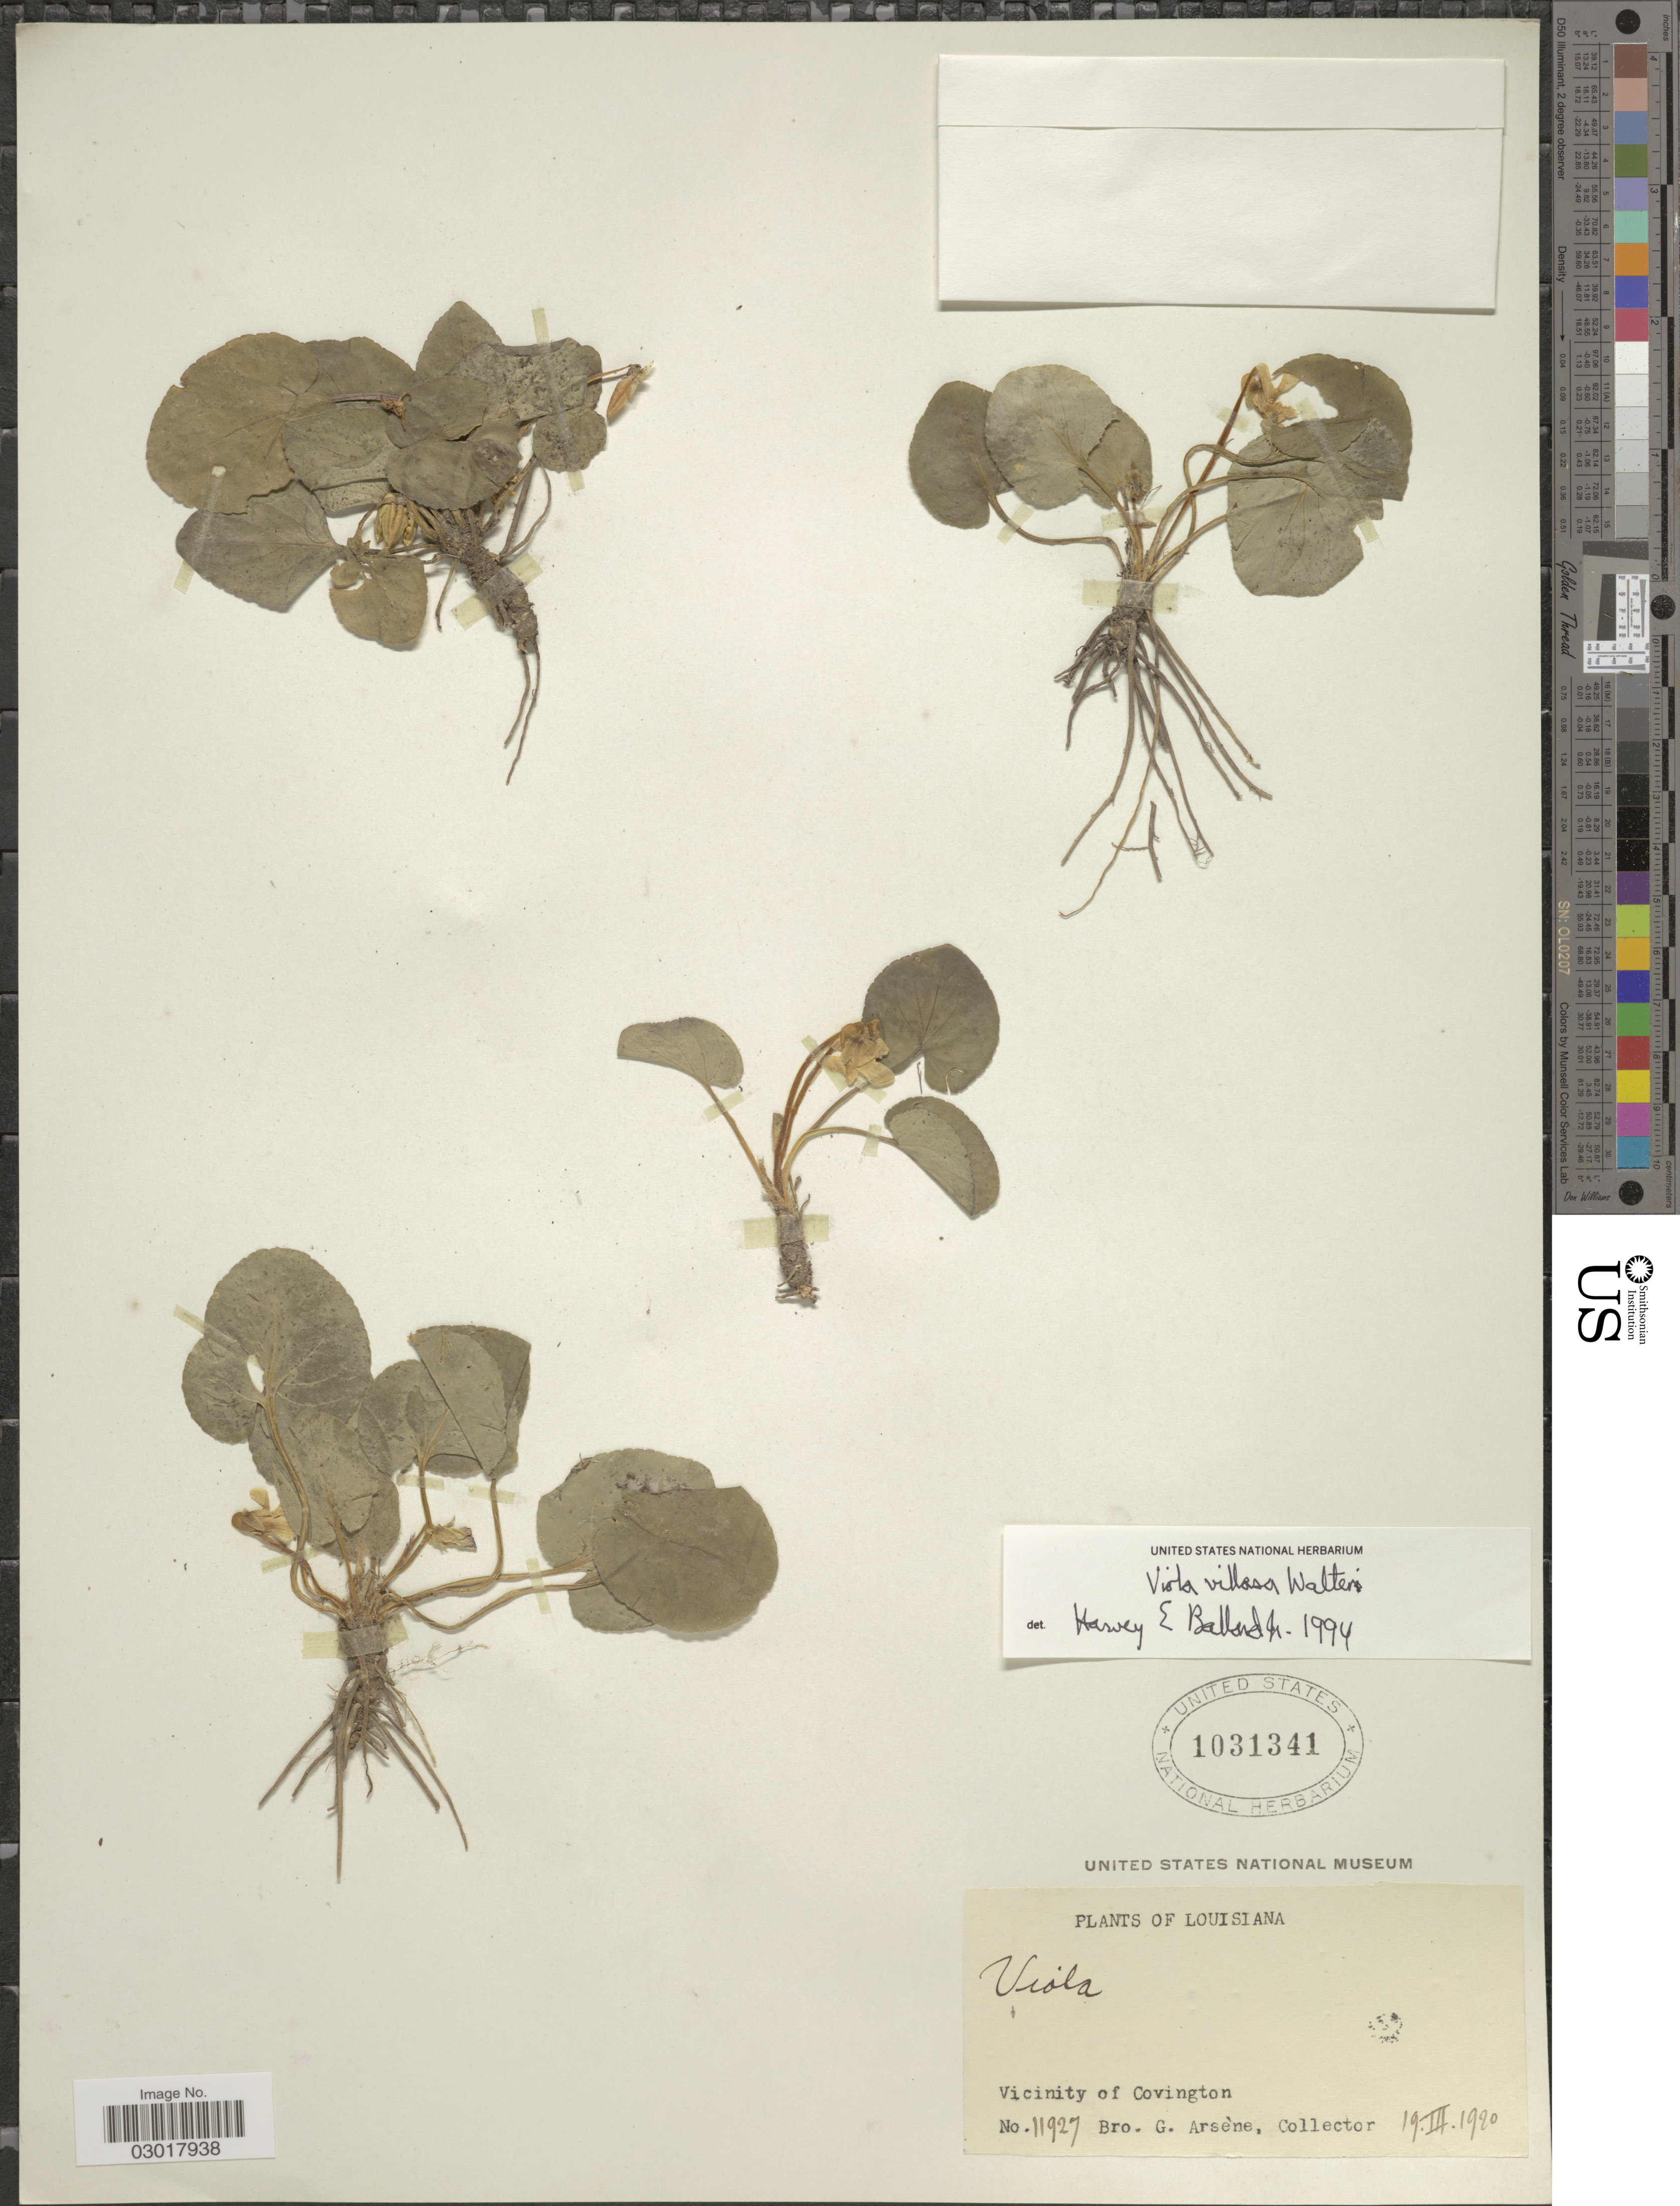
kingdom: Plantae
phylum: Tracheophyta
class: Magnoliopsida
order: Malpighiales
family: Violaceae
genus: Viola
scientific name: Viola villosa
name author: Walter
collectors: Bro. G. Arsène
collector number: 11927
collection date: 1920-03-19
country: United States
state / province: Louisiana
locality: Vicinity of Covington.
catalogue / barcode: US 1031341